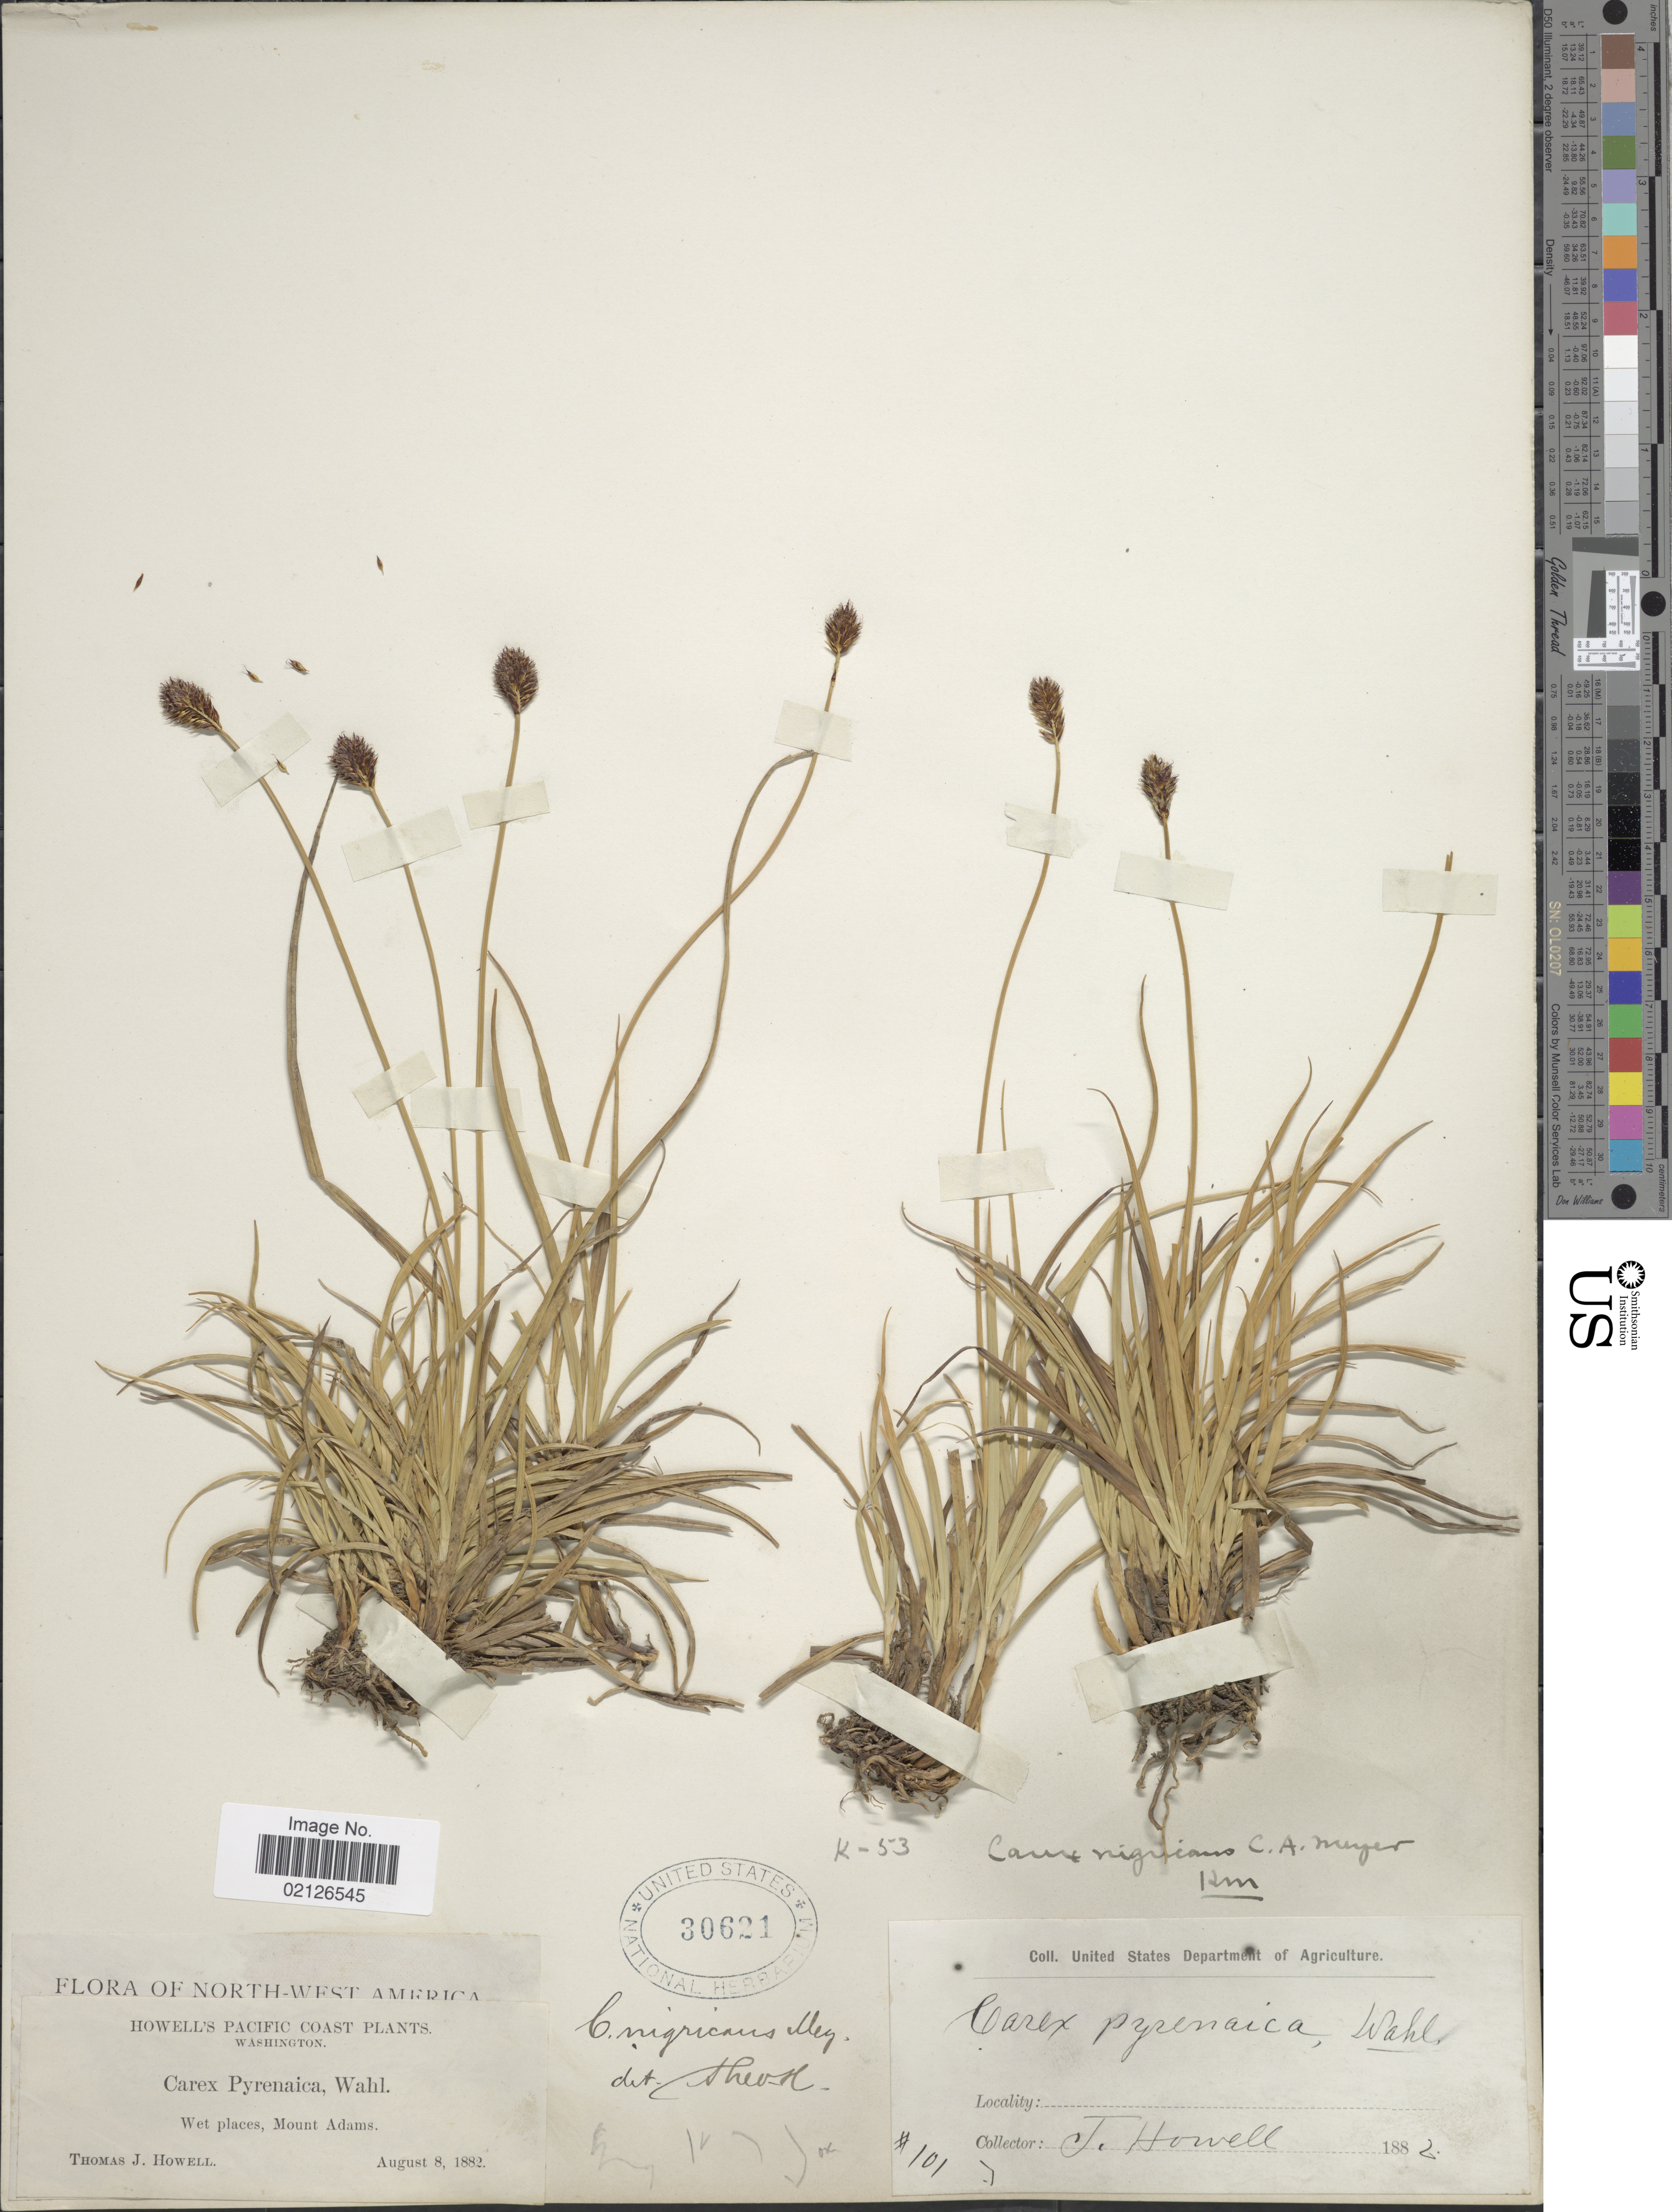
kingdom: Plantae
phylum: Tracheophyta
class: Liliopsida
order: Poales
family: Cyperaceae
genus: Carex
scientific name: Carex nigricans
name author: C.A. Mey.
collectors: T. J. Howell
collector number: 101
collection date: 1882-08-08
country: United States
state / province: Washington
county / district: Yakima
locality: Pacific Coast, wet places, Mount Adams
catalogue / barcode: US 30621